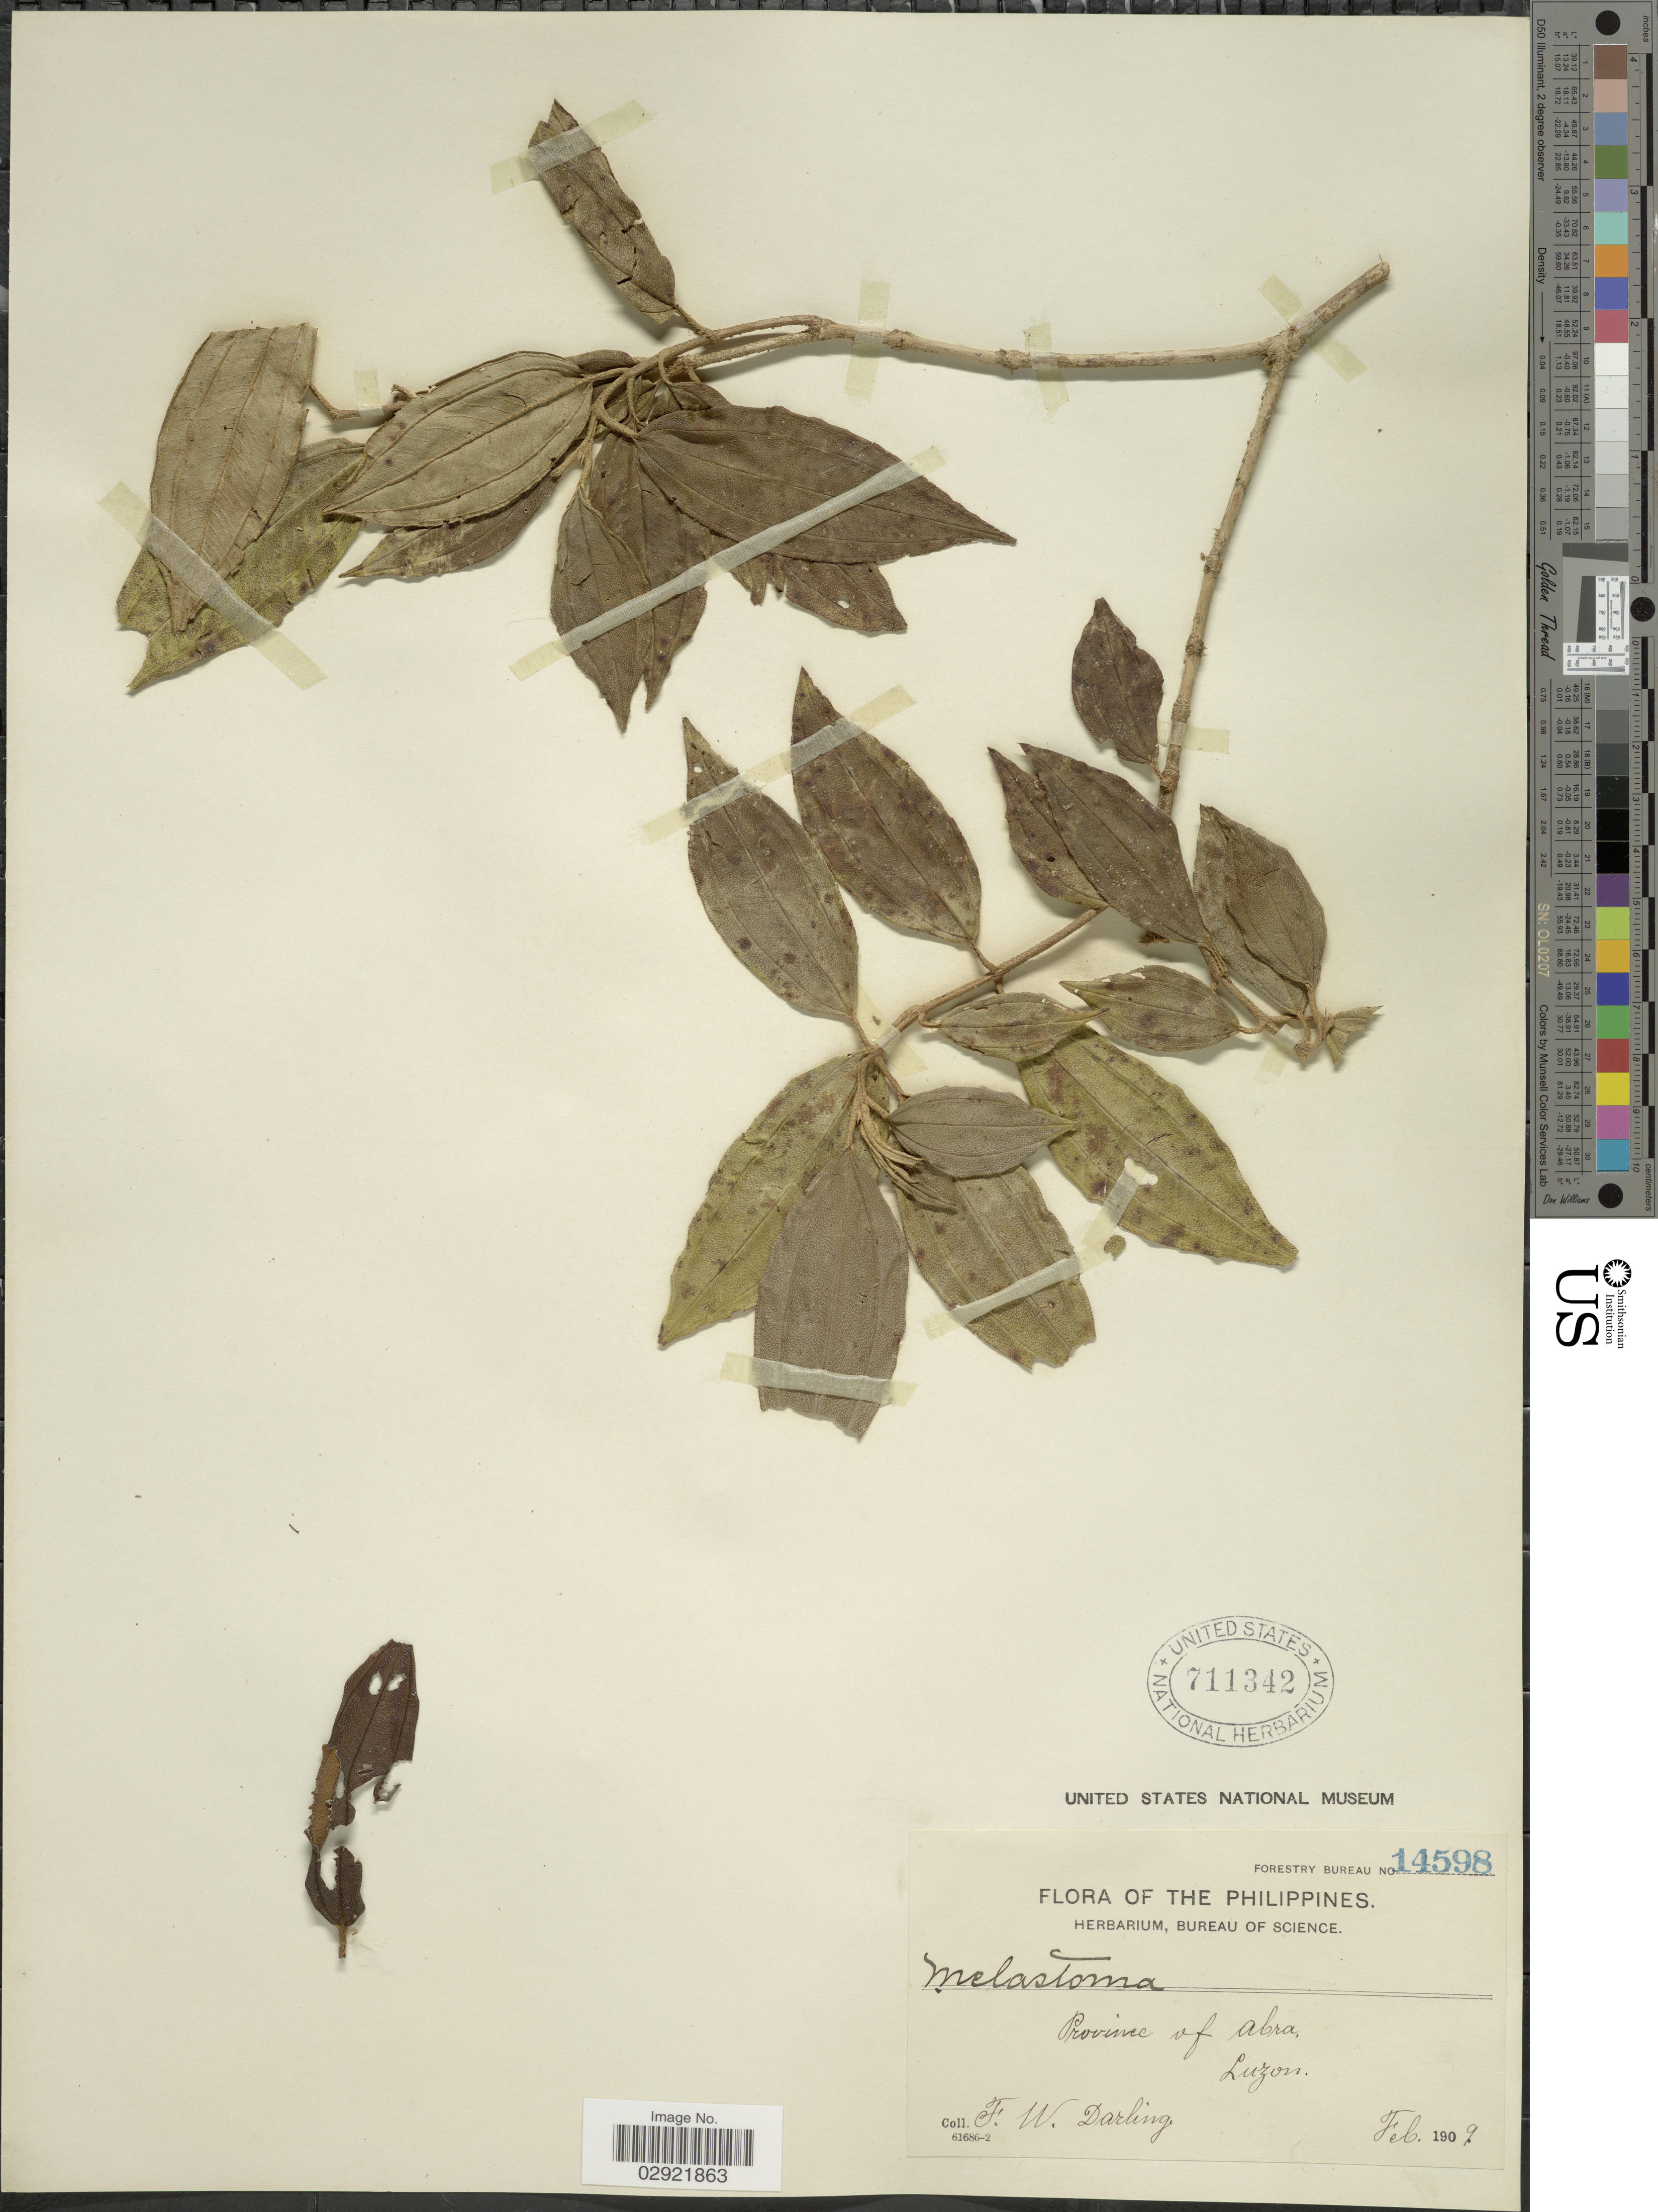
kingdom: Plantae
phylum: Tracheophyta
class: Magnoliopsida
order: Myrtales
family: Melastomataceae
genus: Melastoma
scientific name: Melastoma malabathricum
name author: L.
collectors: F. Darling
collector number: Forestry Bureau 14598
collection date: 1909-02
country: Philippines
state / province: Cordillera (Administrative Region)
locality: Province of Abra, Luzon.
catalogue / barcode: US 711342